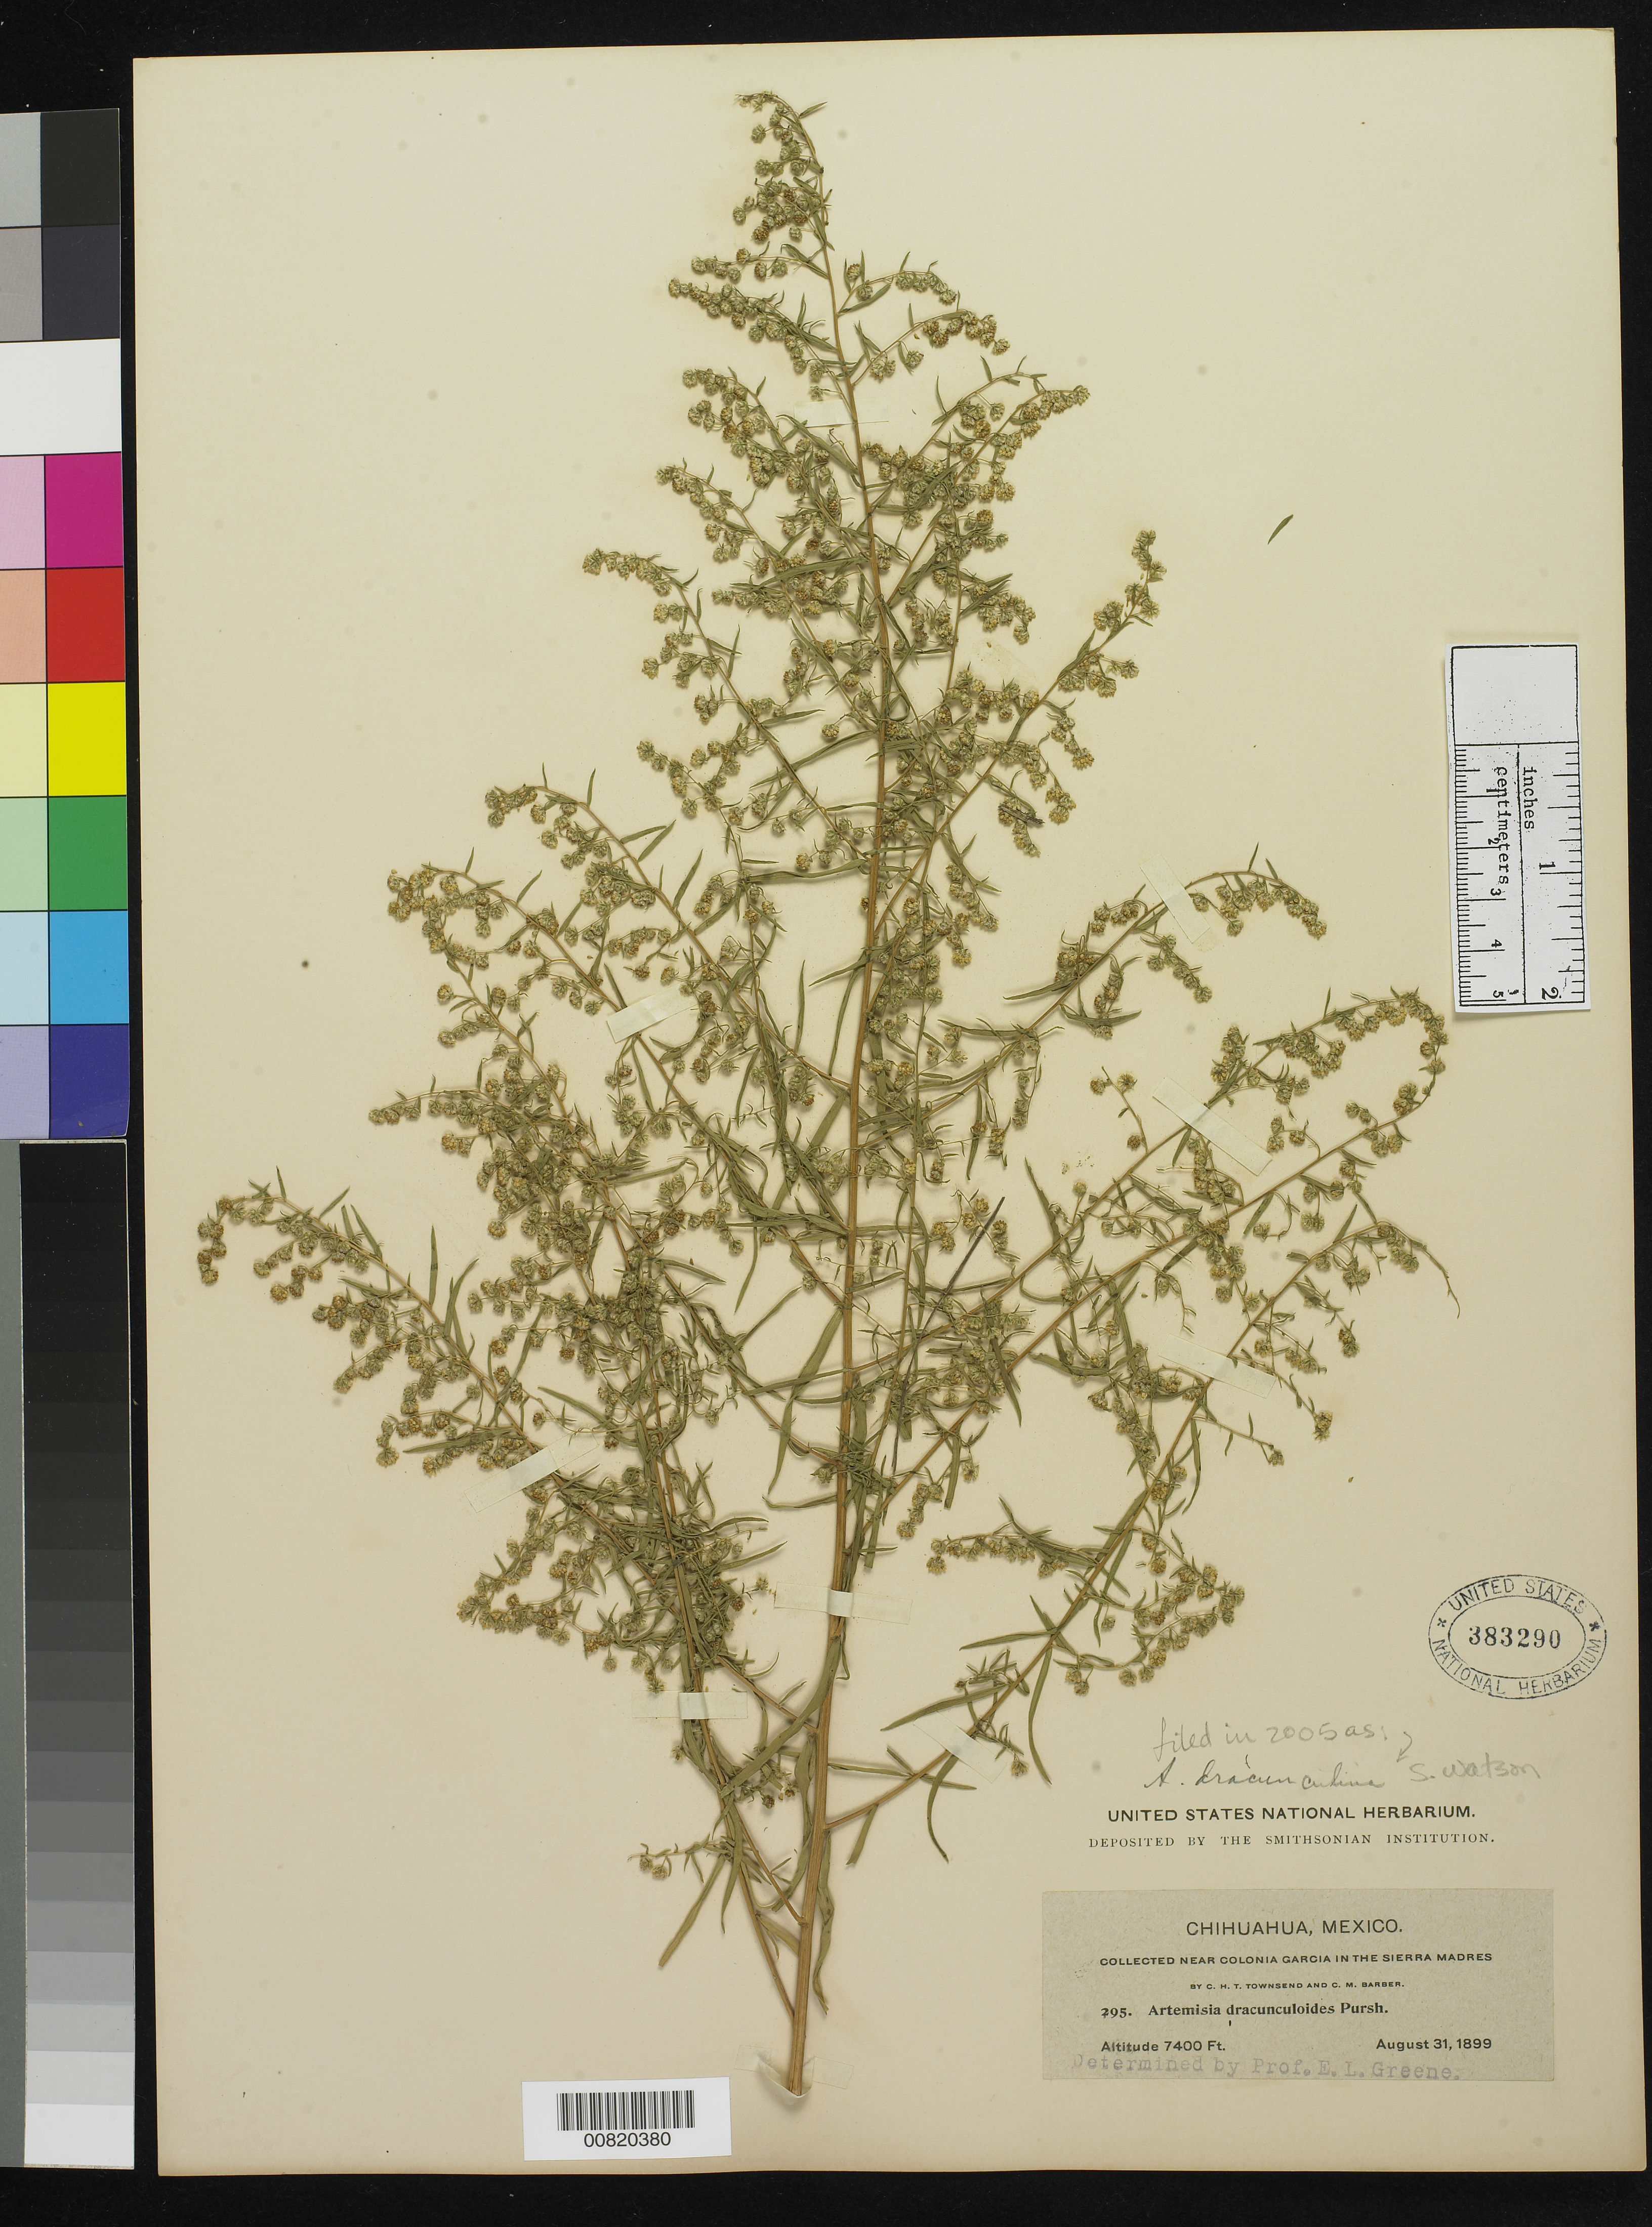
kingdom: Plantae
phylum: Tracheophyta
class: Magnoliopsida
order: Asterales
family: Asteraceae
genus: Artemisia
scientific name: Artemisia dracunculina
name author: S. Watson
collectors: C. H. T. Townsend & C. Barber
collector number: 295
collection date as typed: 31 Aug 1899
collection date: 1899-08-31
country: Mexico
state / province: Chihuahua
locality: Near Colonia García in the Sierra Madre, Chihuahua.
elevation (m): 2256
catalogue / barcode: US 383290